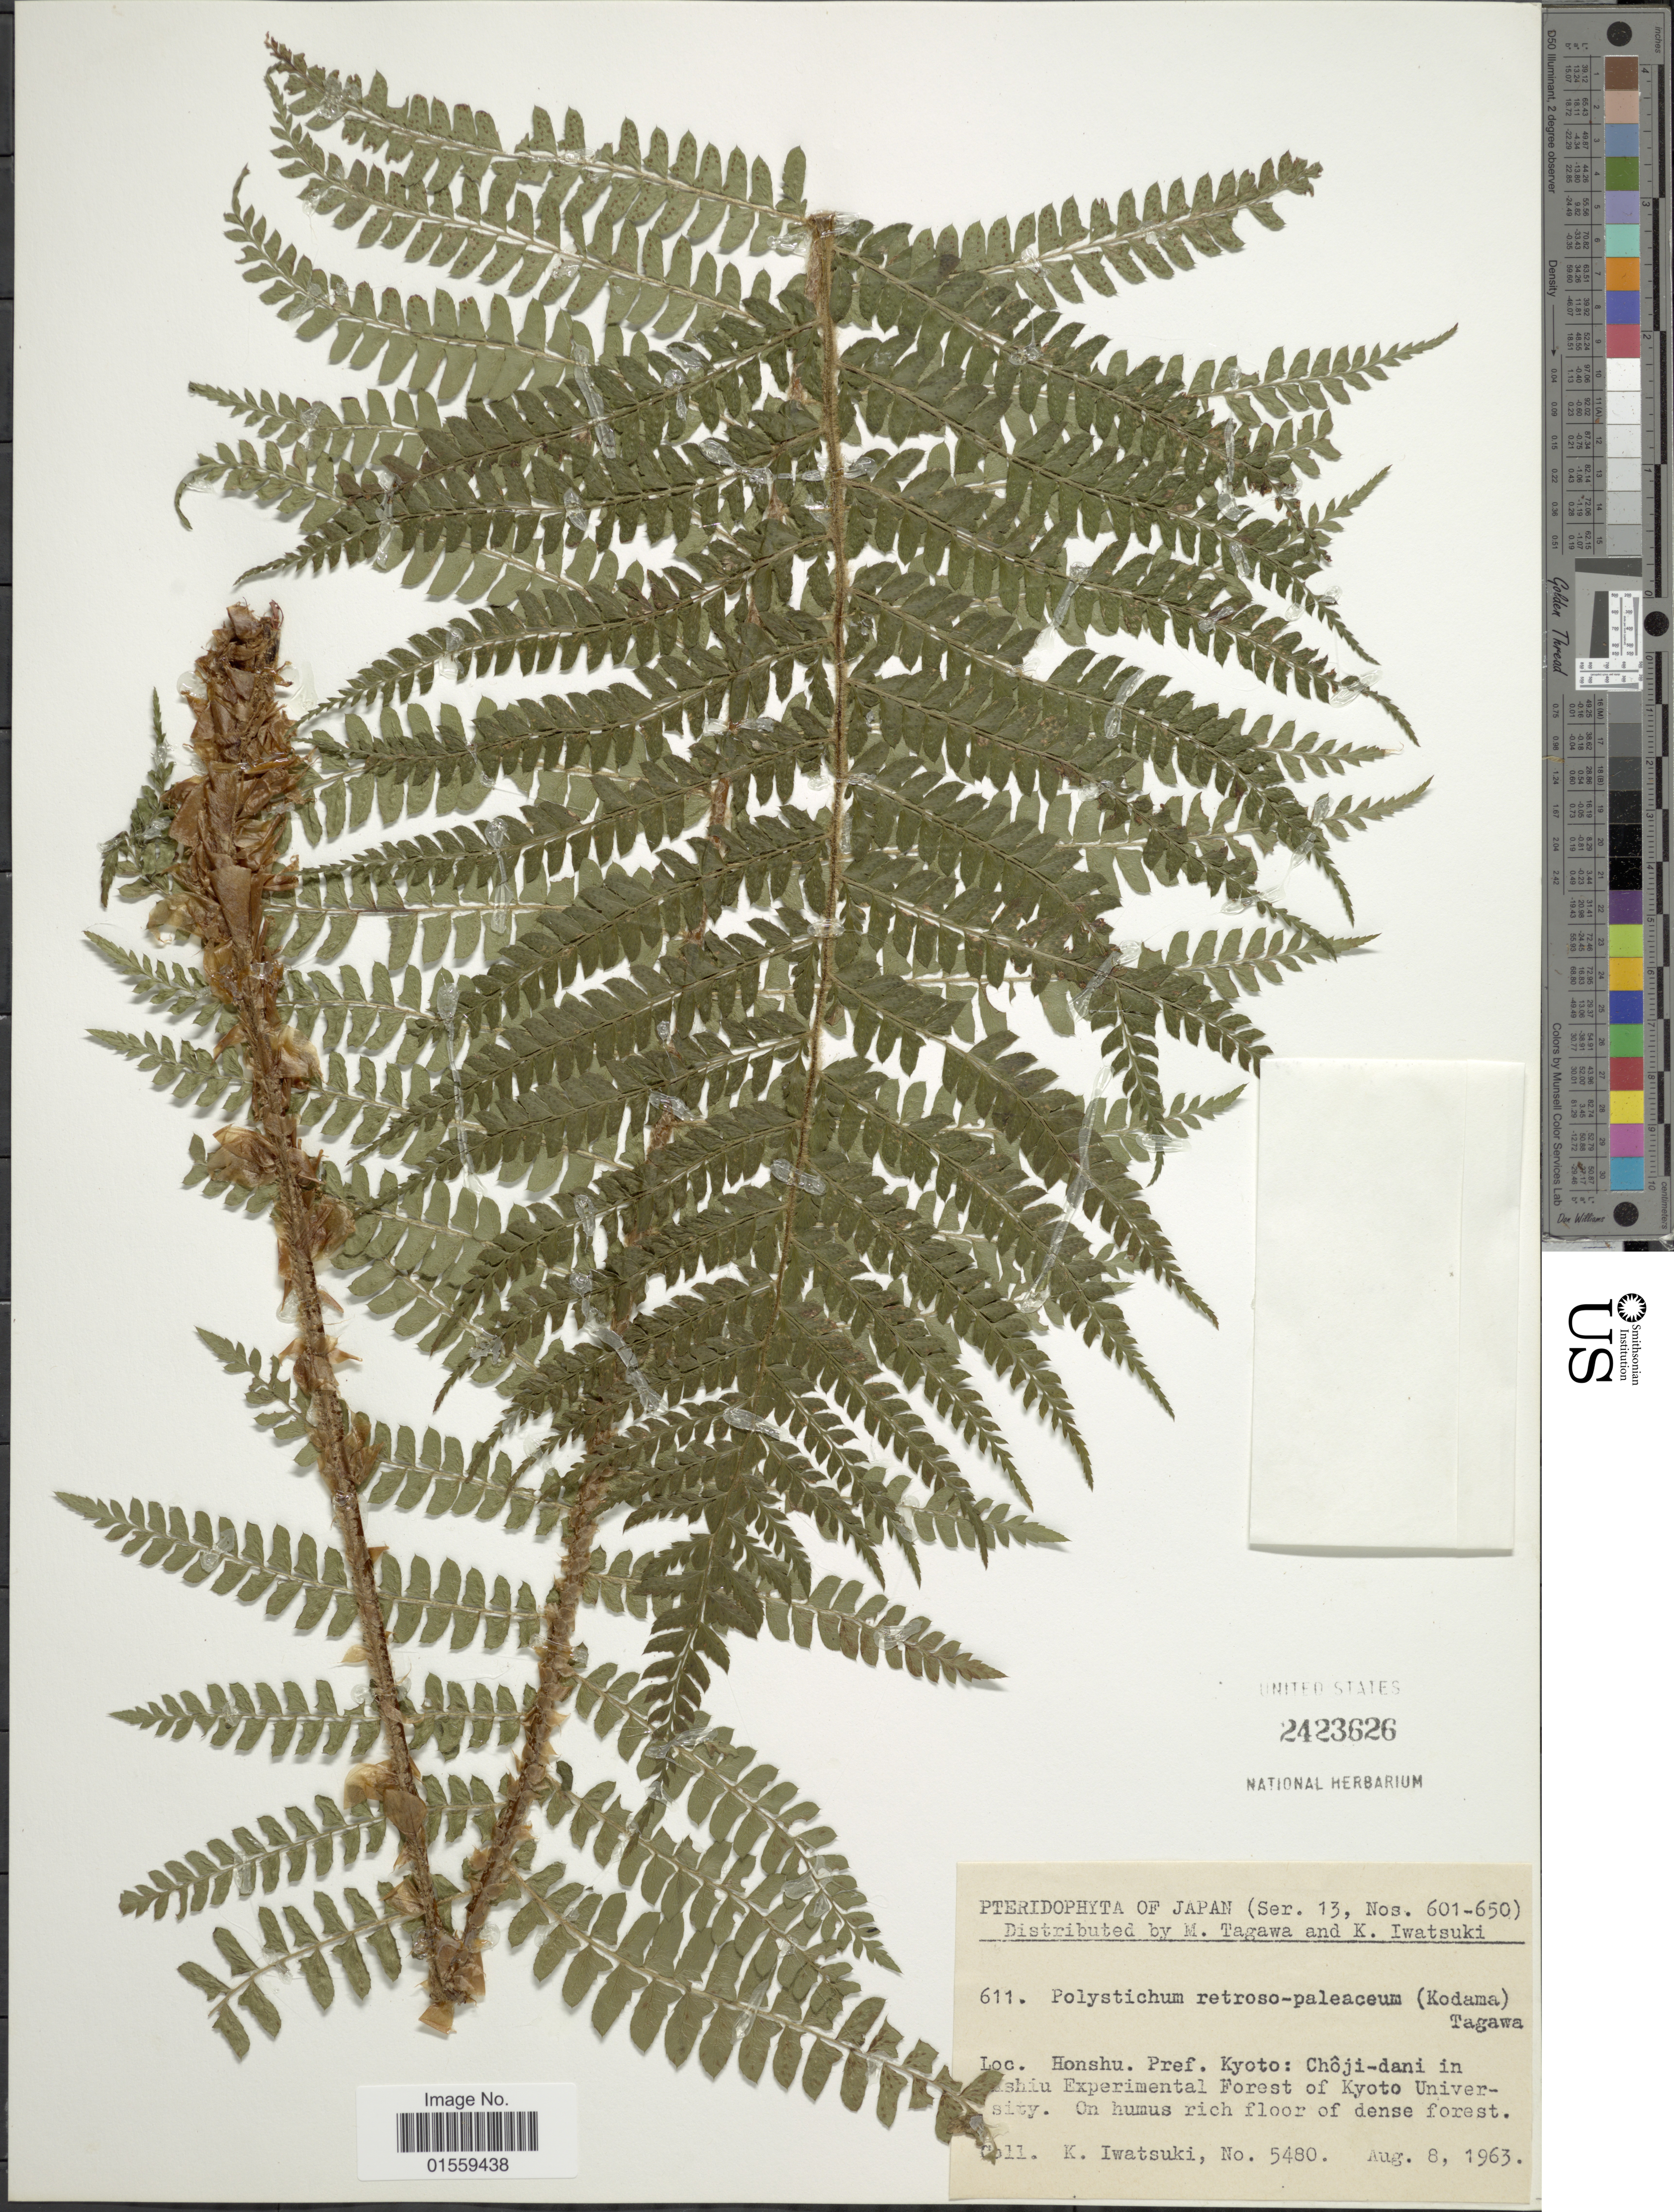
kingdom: Plantae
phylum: Tracheophyta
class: Polypodiopsida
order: Polypodiales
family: Dryopteridaceae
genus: Polystichum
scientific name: Polystichum retrosopaleaceum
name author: (Kodama) Tagawa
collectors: K. Iwatsuki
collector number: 5480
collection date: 1963-08-08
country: Japan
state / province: Kyoto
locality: Honshu. Pref. Kyoto: Choji-dani in Experimental Forest of Kyoto University.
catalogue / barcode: US 2423626